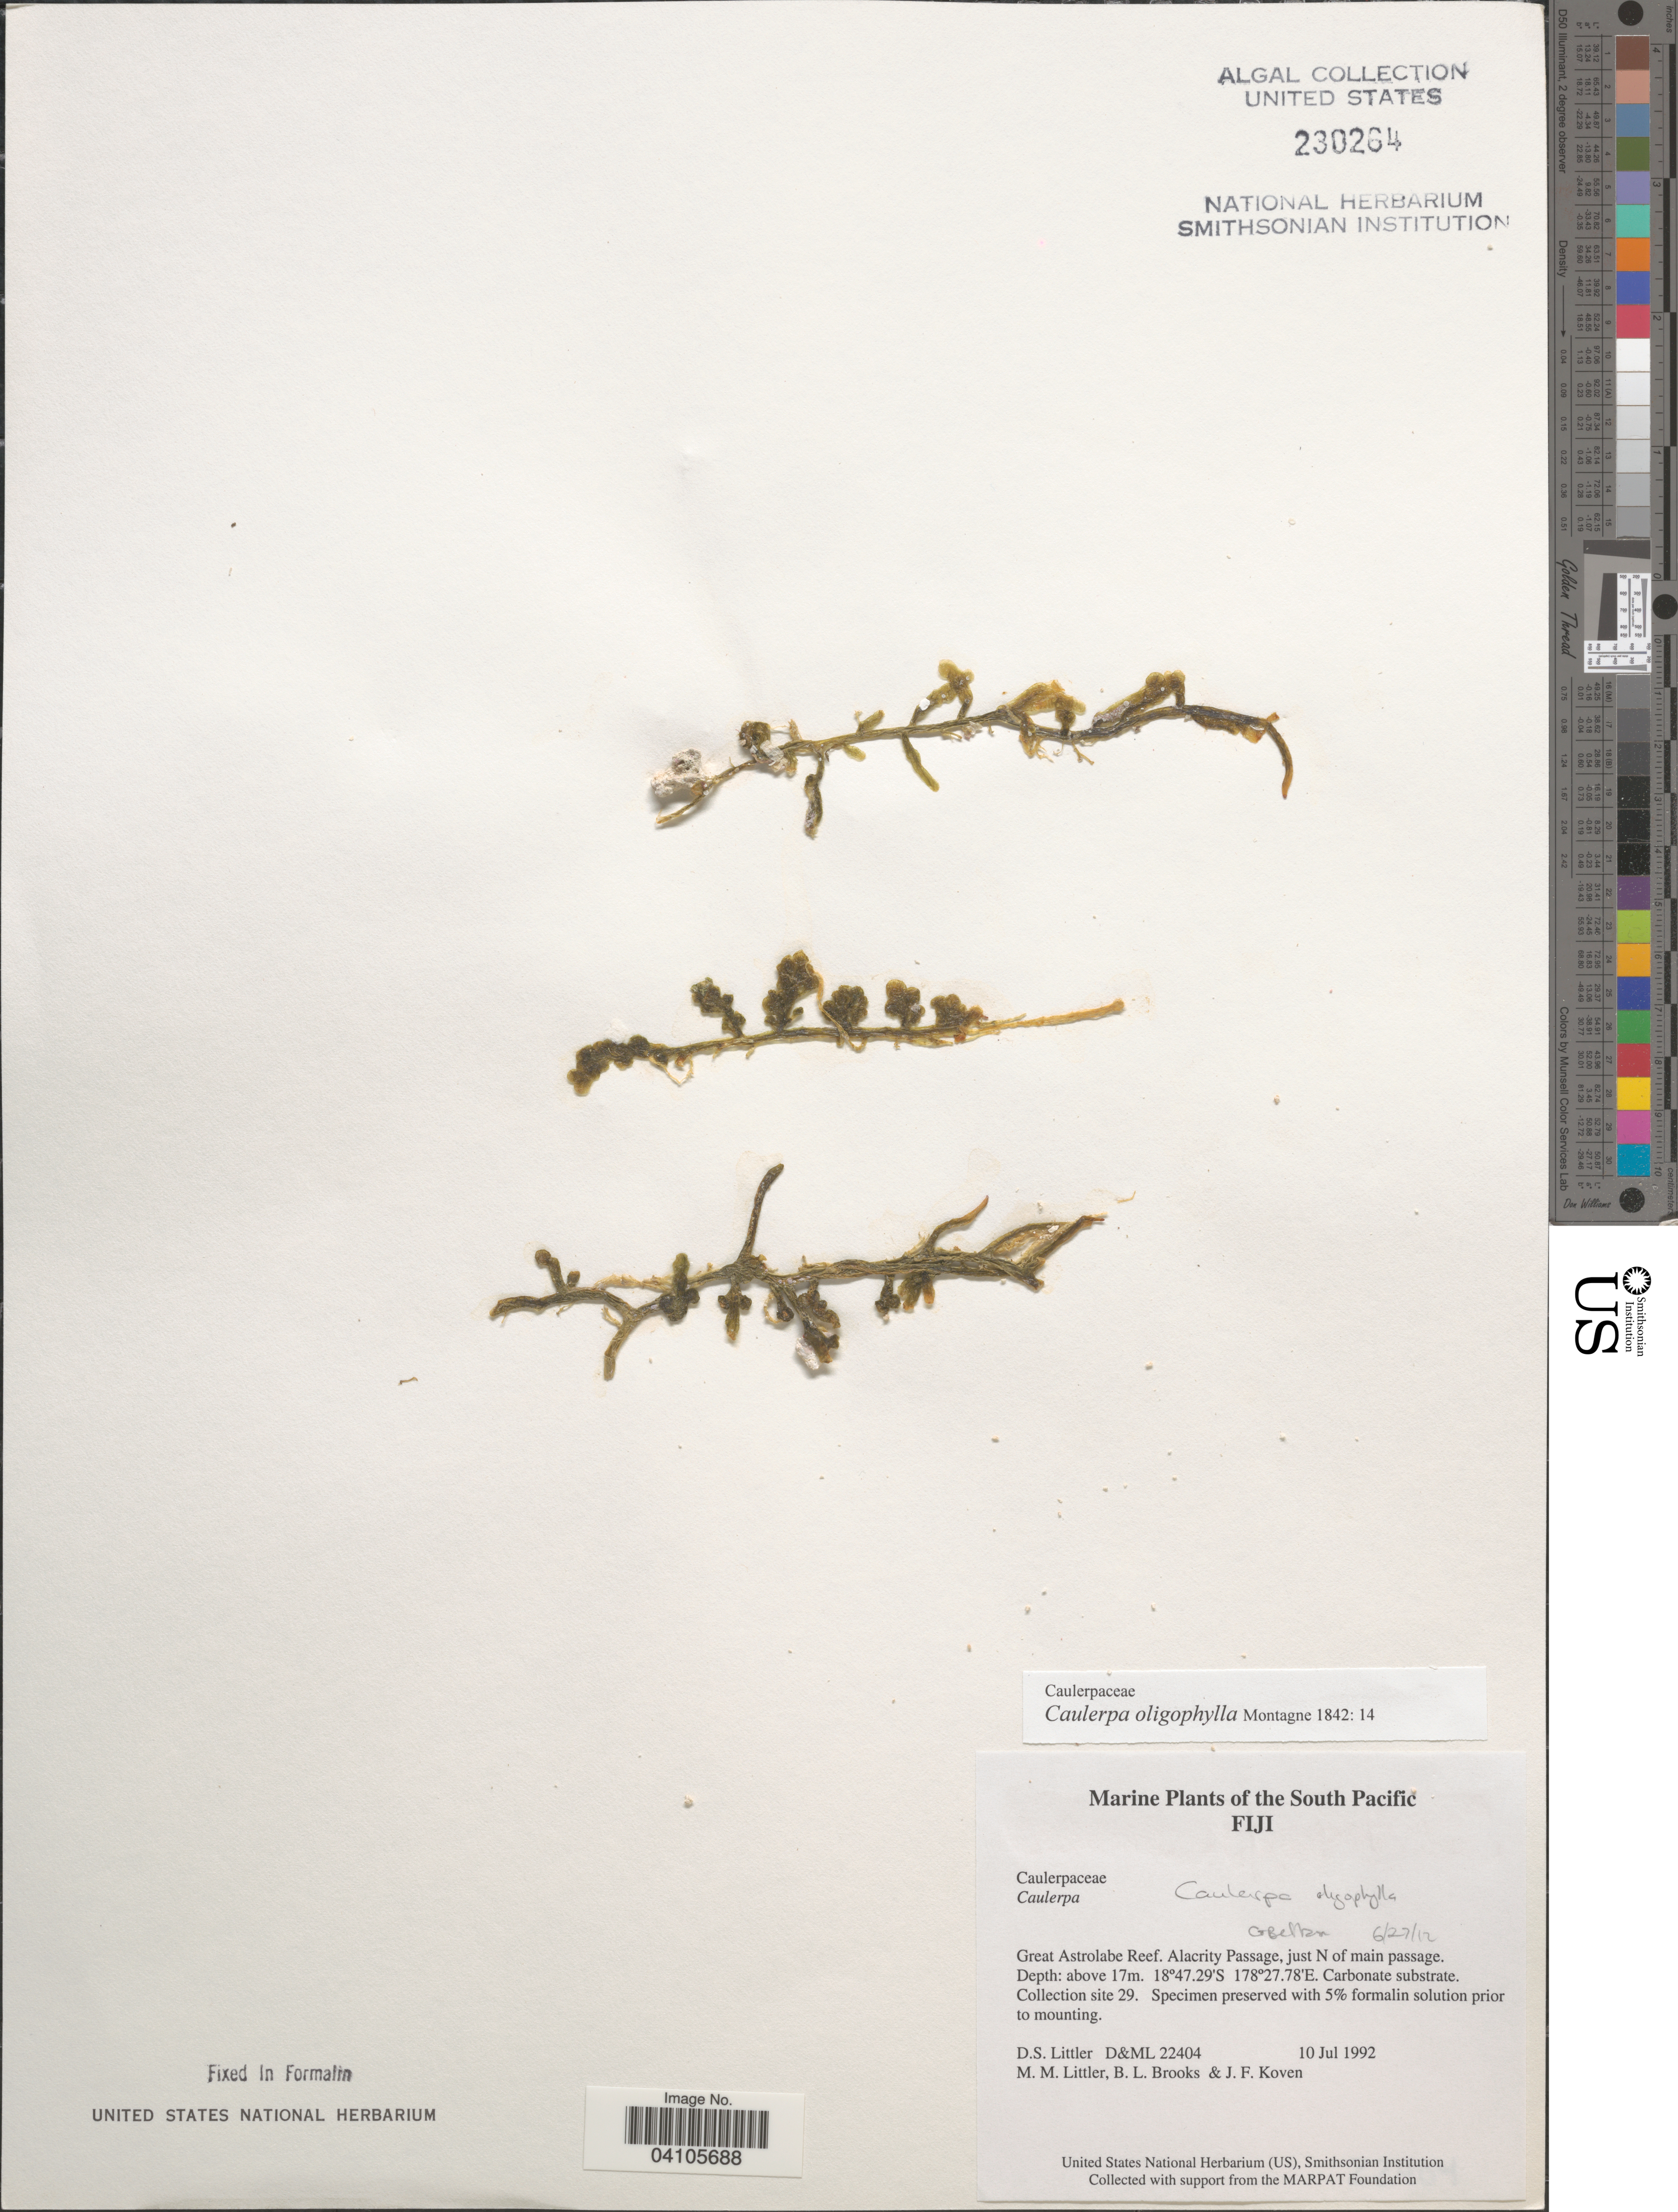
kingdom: Plantae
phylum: Chlorophyta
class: Ulvophyceae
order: Bryopsidales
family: Caulerpaceae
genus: Caulerpa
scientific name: Caulerpa oligophylla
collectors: D. S. Littler, B. Brooks & J. Koven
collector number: D&ML 22404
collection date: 1992-07-10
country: Fiji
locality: The South Pacific. Great Astrolabe Reef. Alacrity Passage, just N of main passage. Site 29.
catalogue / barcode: US 230264